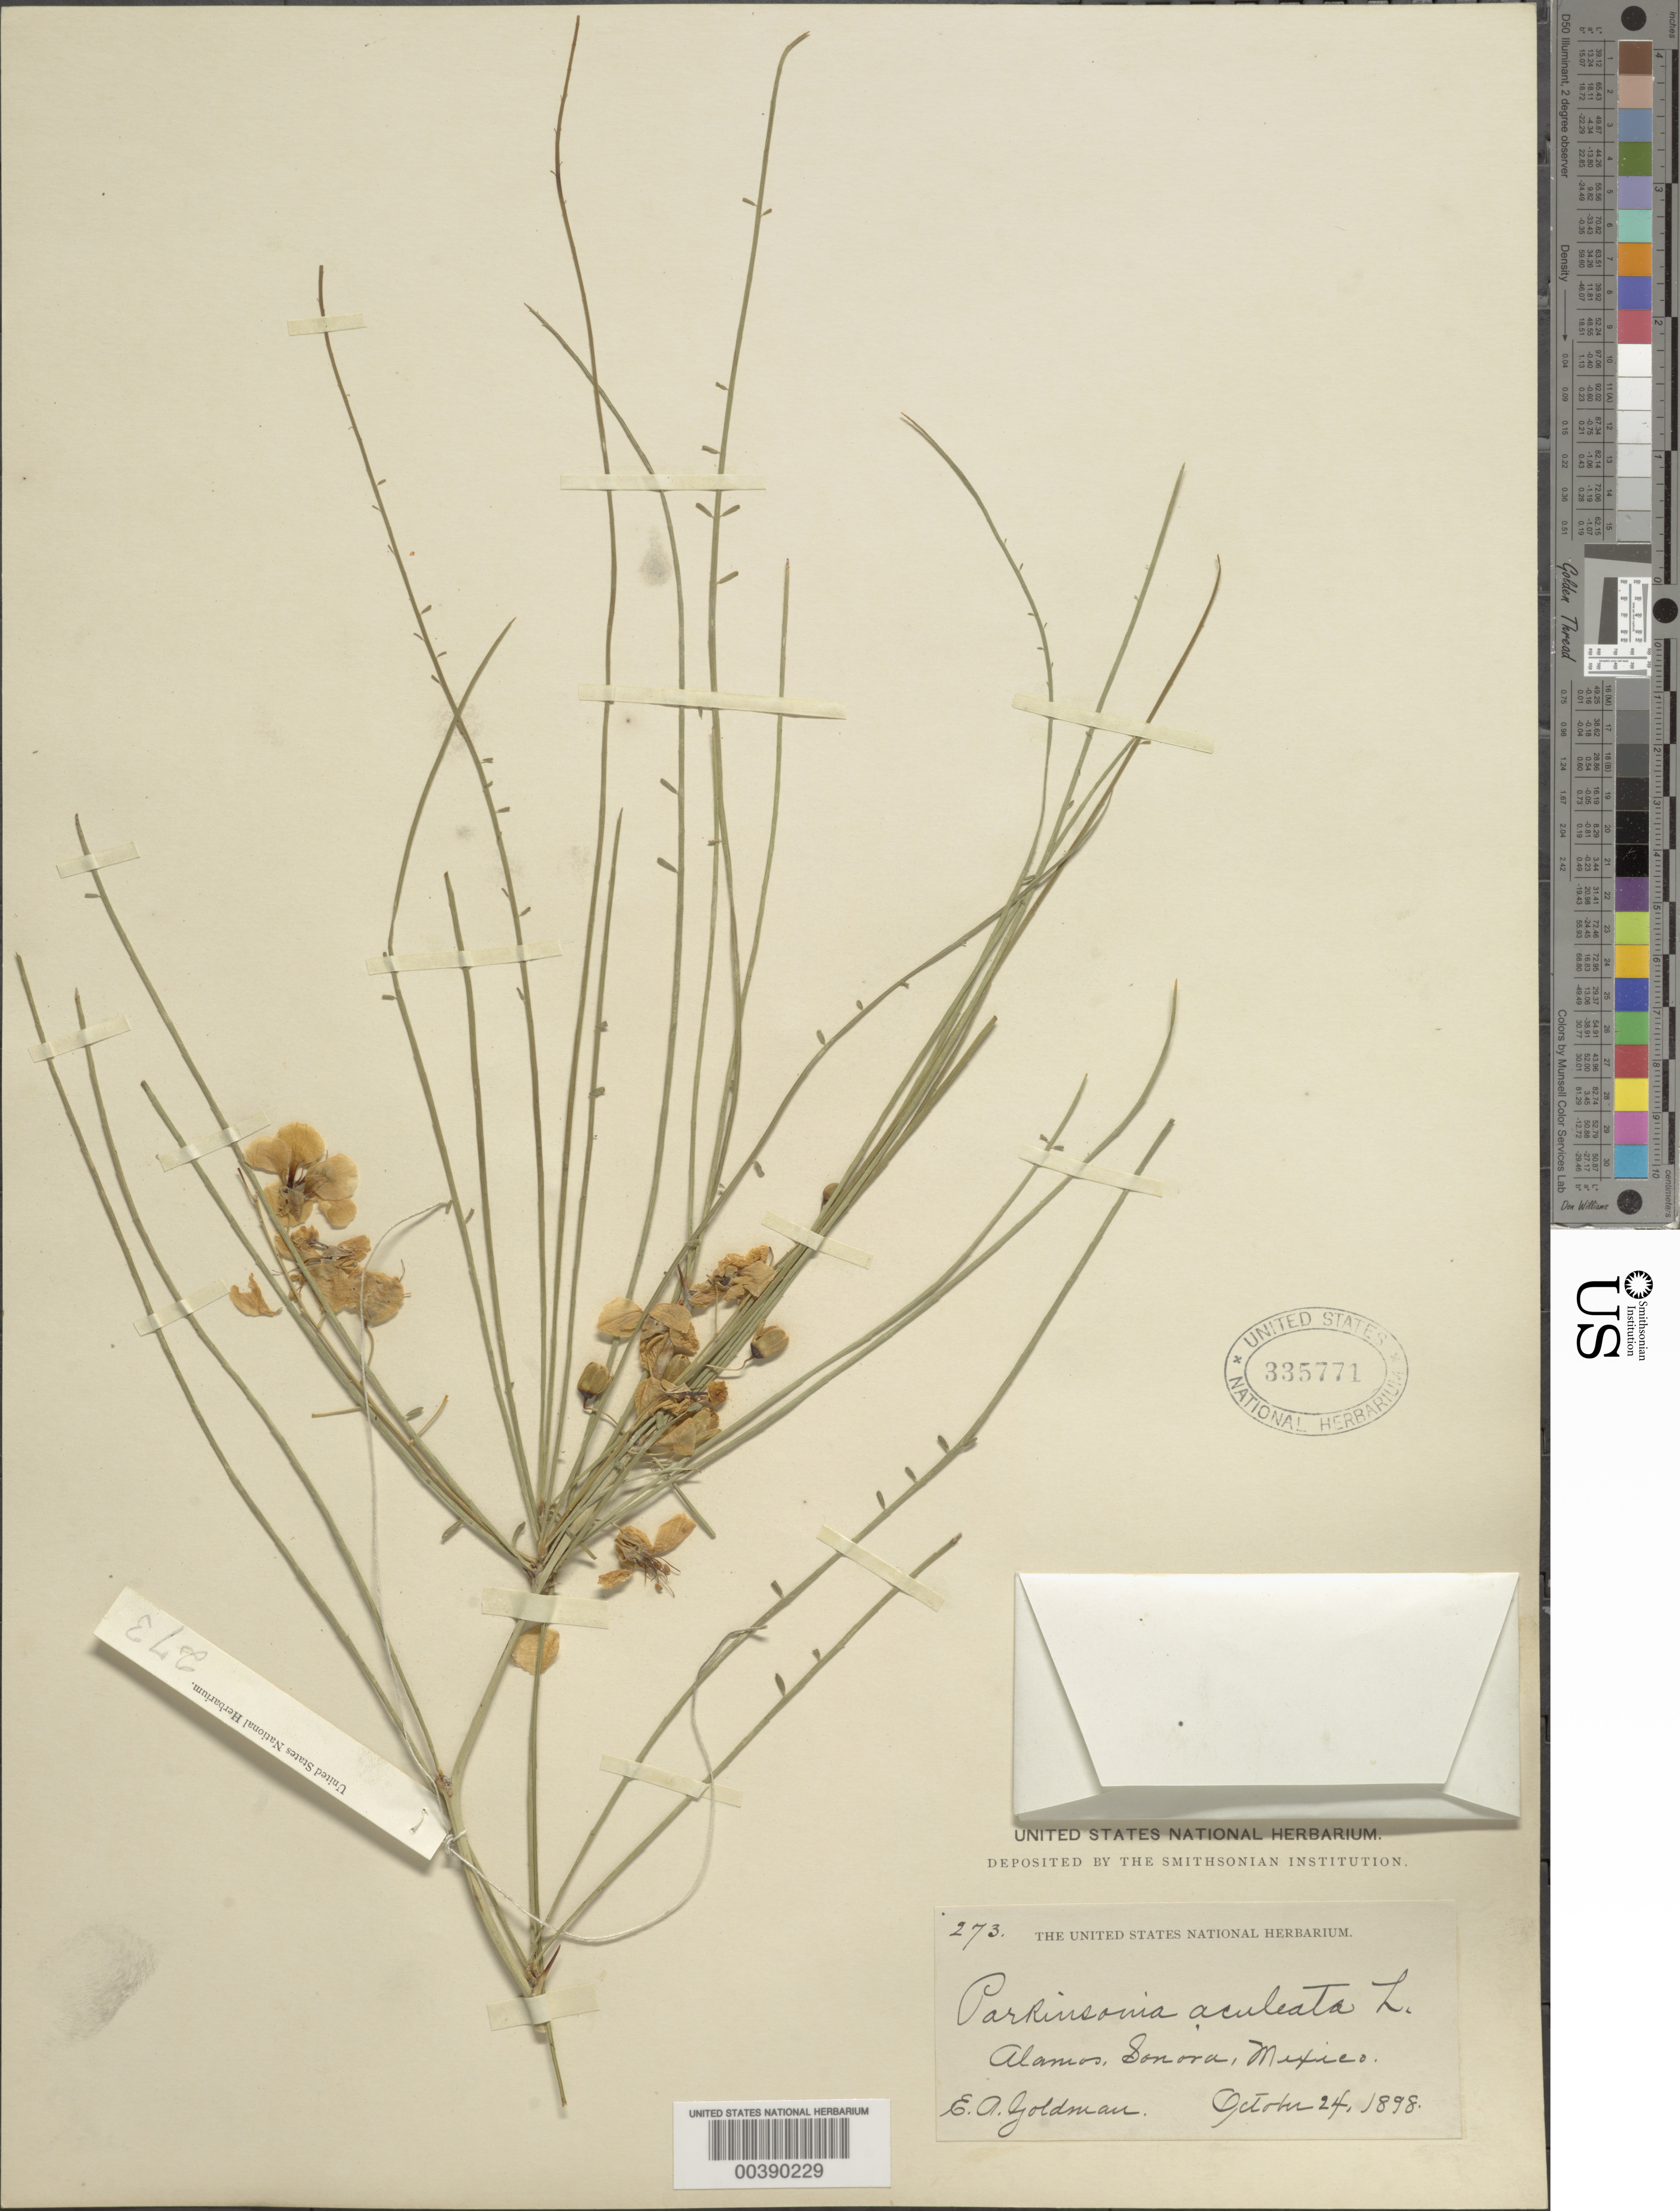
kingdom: Plantae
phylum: Tracheophyta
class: Magnoliopsida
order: Fabales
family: Fabaceae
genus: Parkinsonia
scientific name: Parkinsonia aculeata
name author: L.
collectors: E. A. Goldman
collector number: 273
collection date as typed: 24 Oct 1898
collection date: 1898-10-24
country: Mexico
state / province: Sonora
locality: Alamos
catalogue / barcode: US 335771